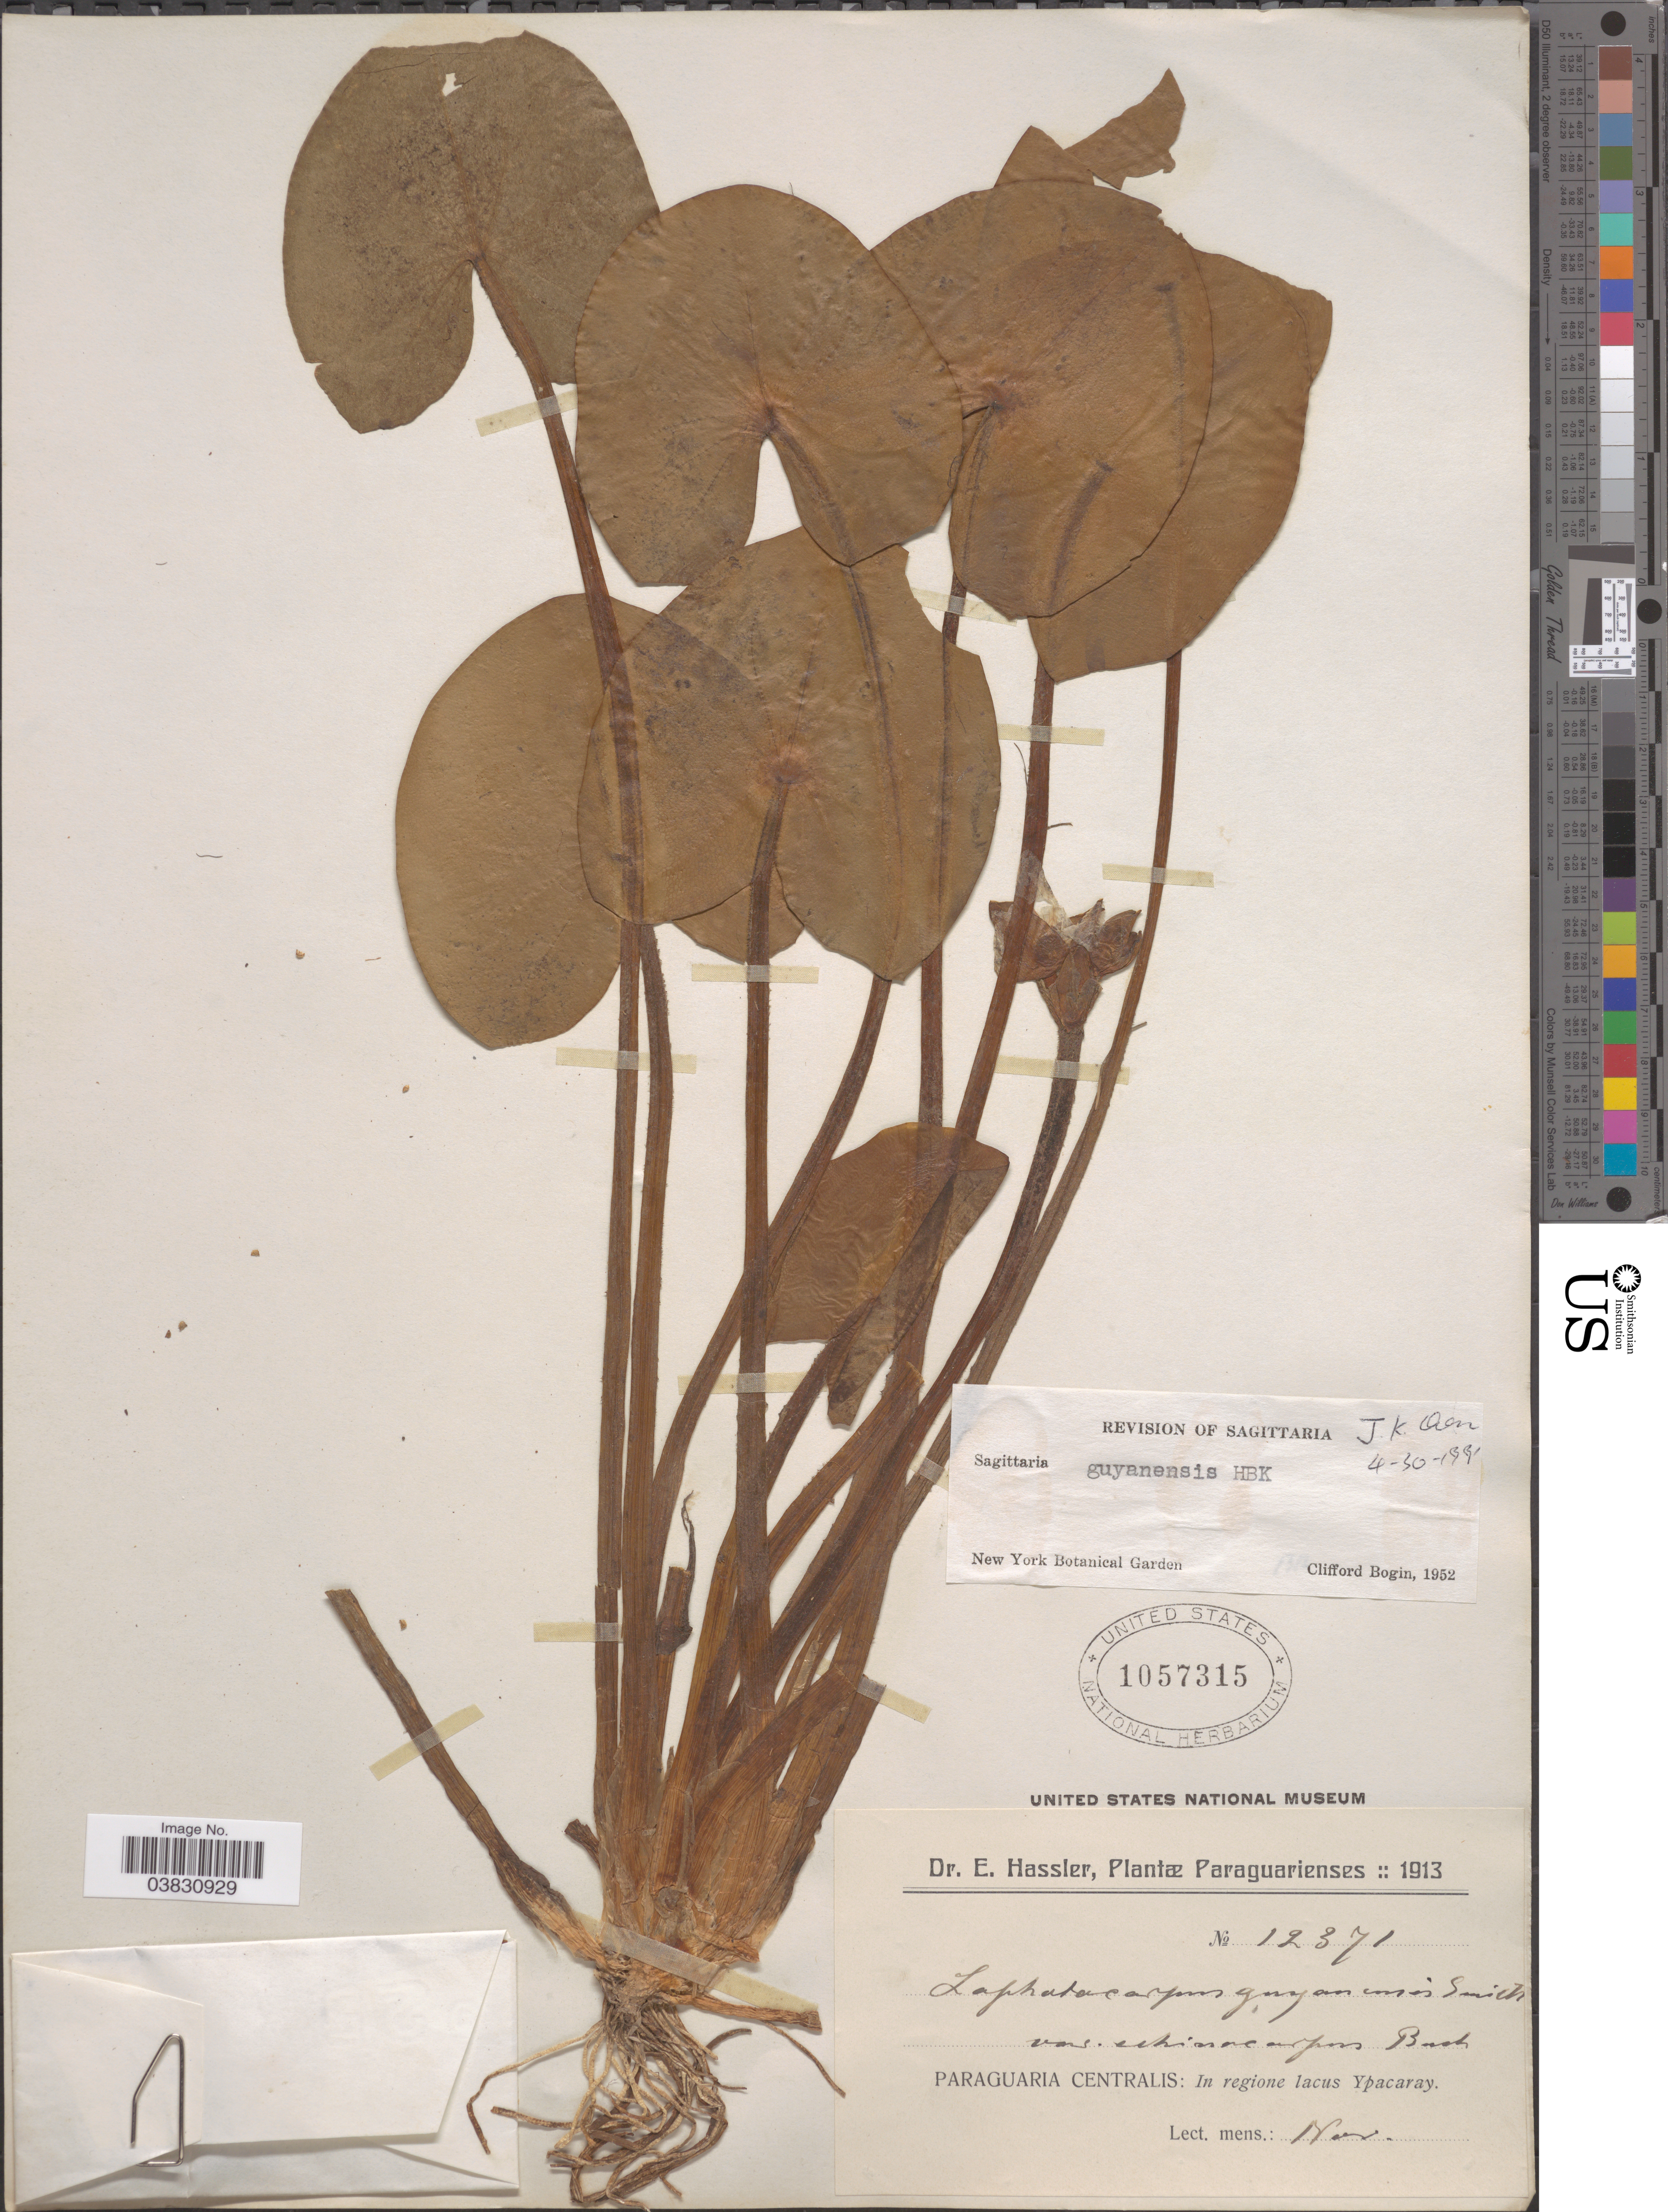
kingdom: Plantae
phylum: Tracheophyta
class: Liliopsida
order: Alismatales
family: Alismataceae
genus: Sagittaria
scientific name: Sagittaria guayanensis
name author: Kunth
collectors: E. Hassler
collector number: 12371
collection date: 1913-11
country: Paraguay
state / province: Central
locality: Paraguaria Centralis: In regione lacus Ypacaray.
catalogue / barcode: US 1057315